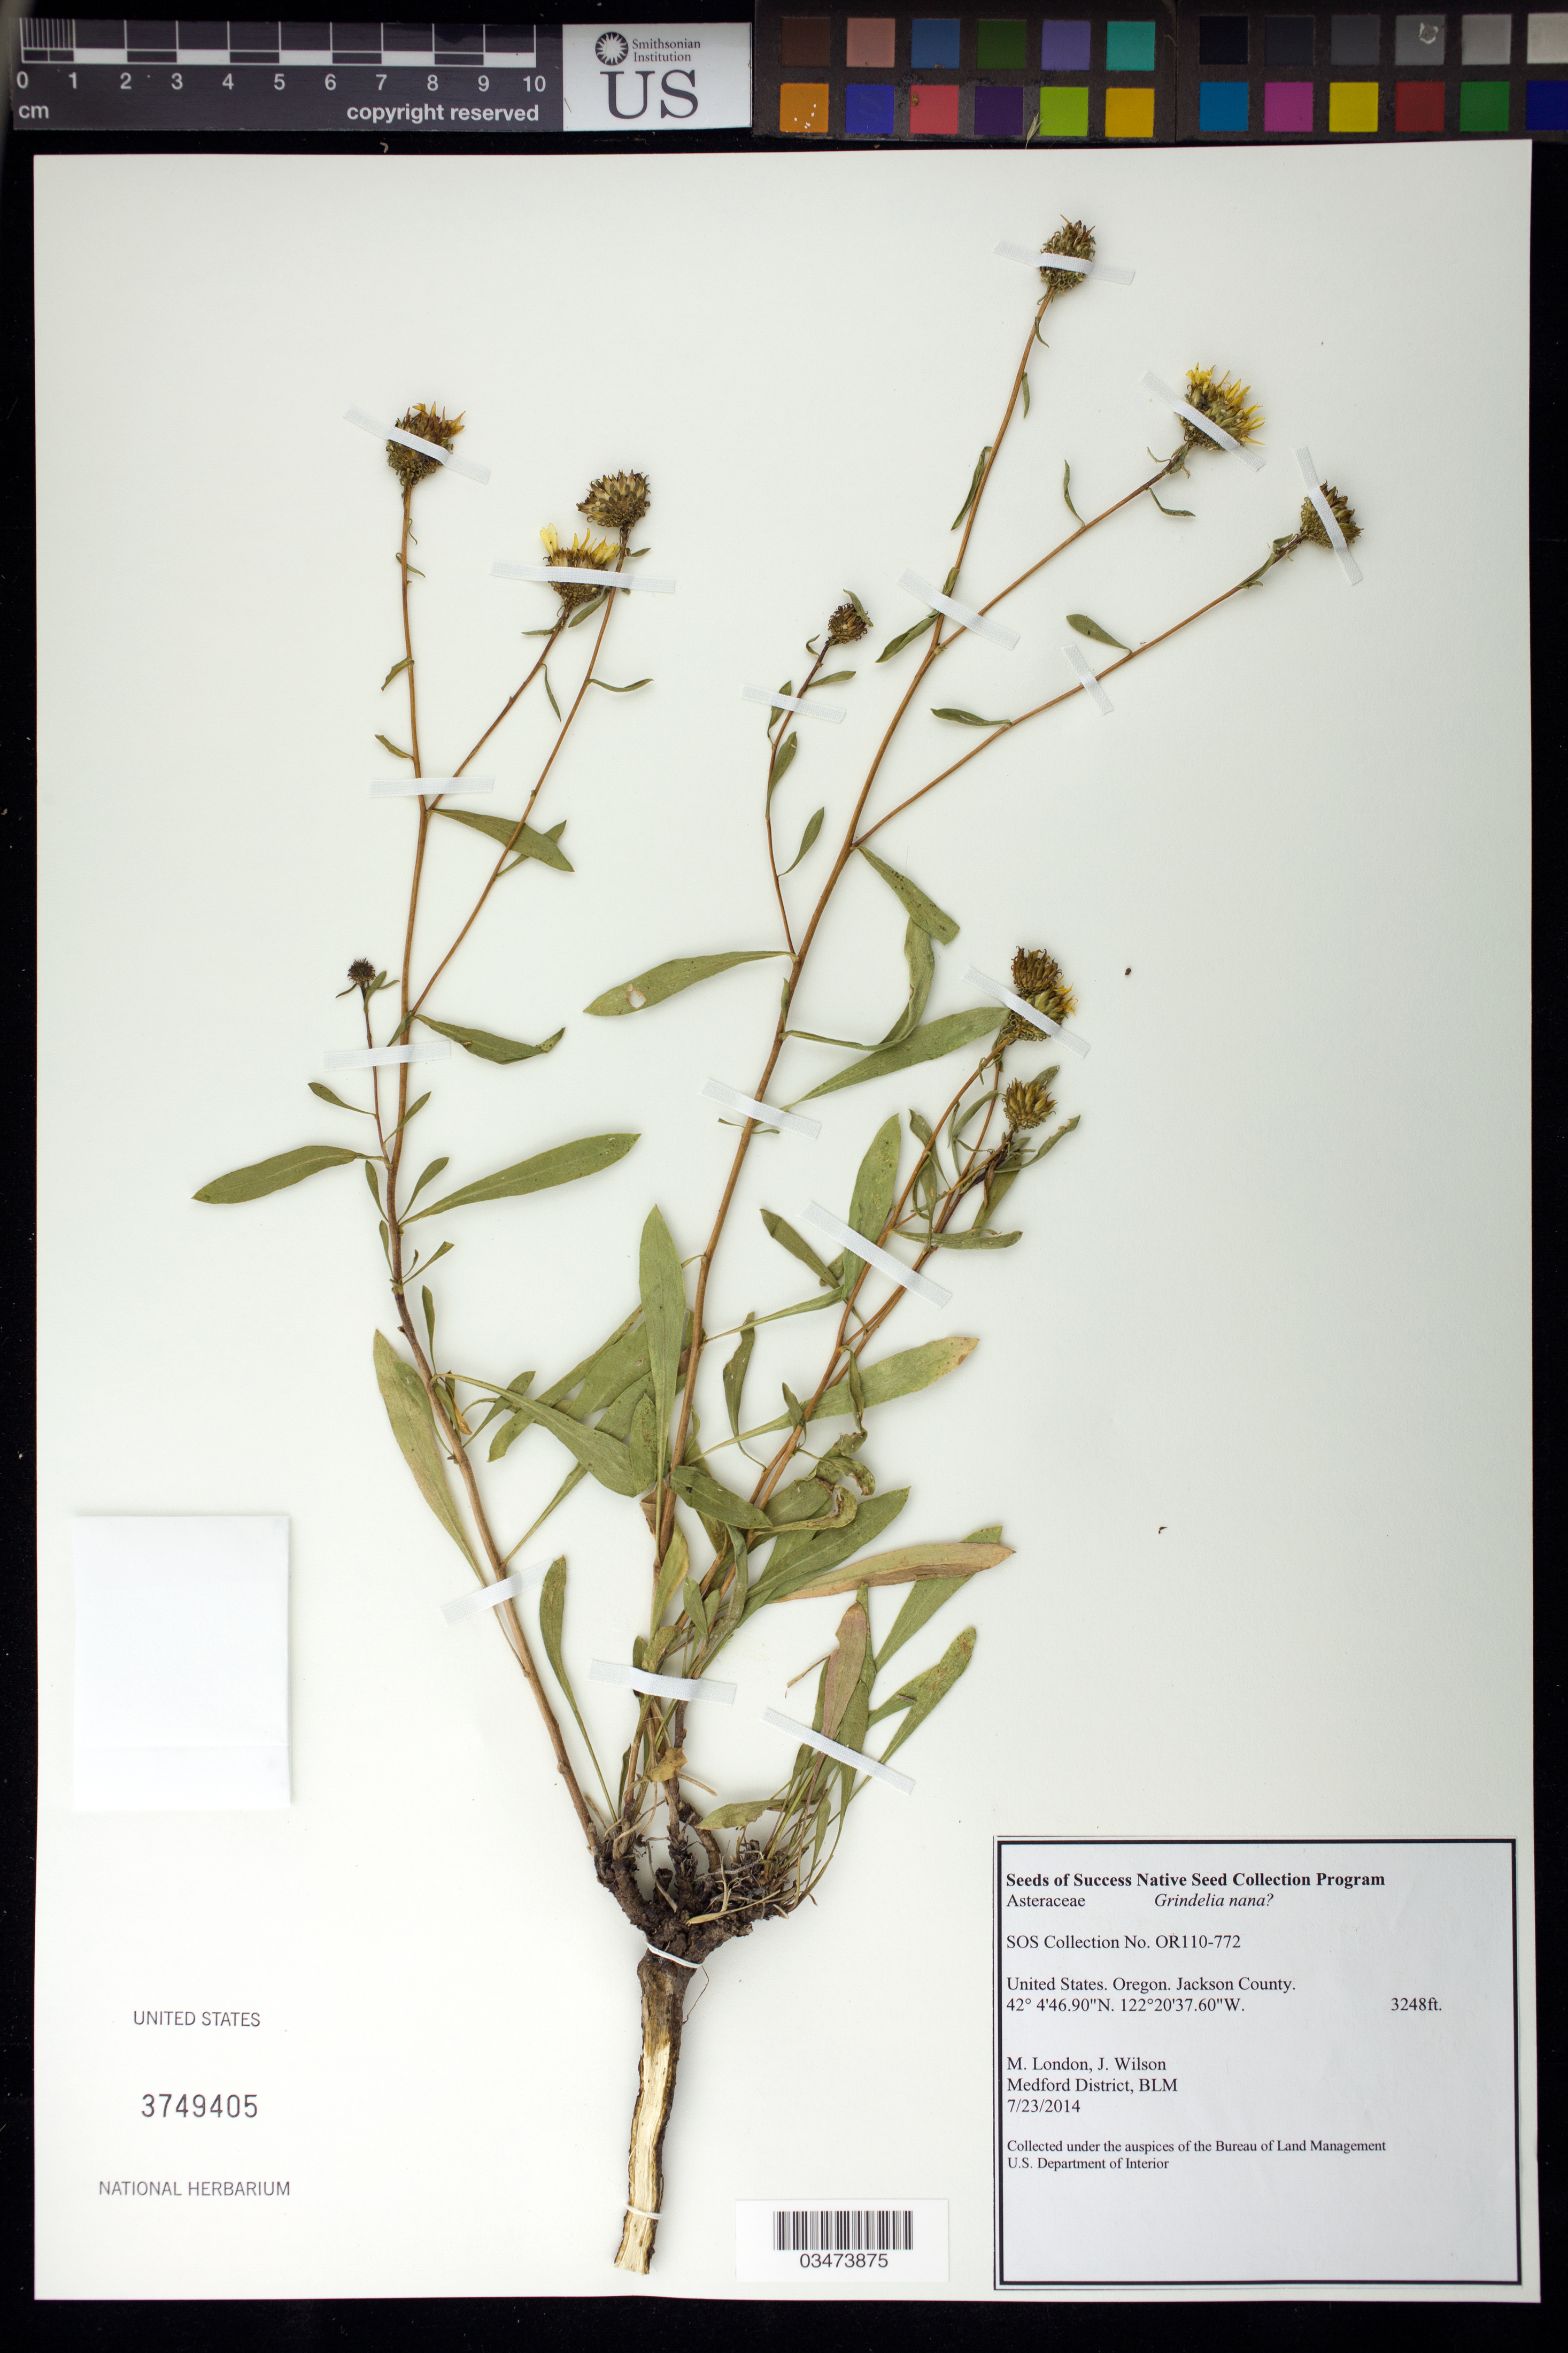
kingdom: Plantae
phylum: Tracheophyta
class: Magnoliopsida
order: Asterales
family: Asteraceae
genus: Grindelia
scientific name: Grindelia nana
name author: Nutt.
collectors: M. London & J. Wilson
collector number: OR110-772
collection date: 2014-07-23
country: United States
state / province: Oregon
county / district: Jackson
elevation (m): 990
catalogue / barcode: US 3749405